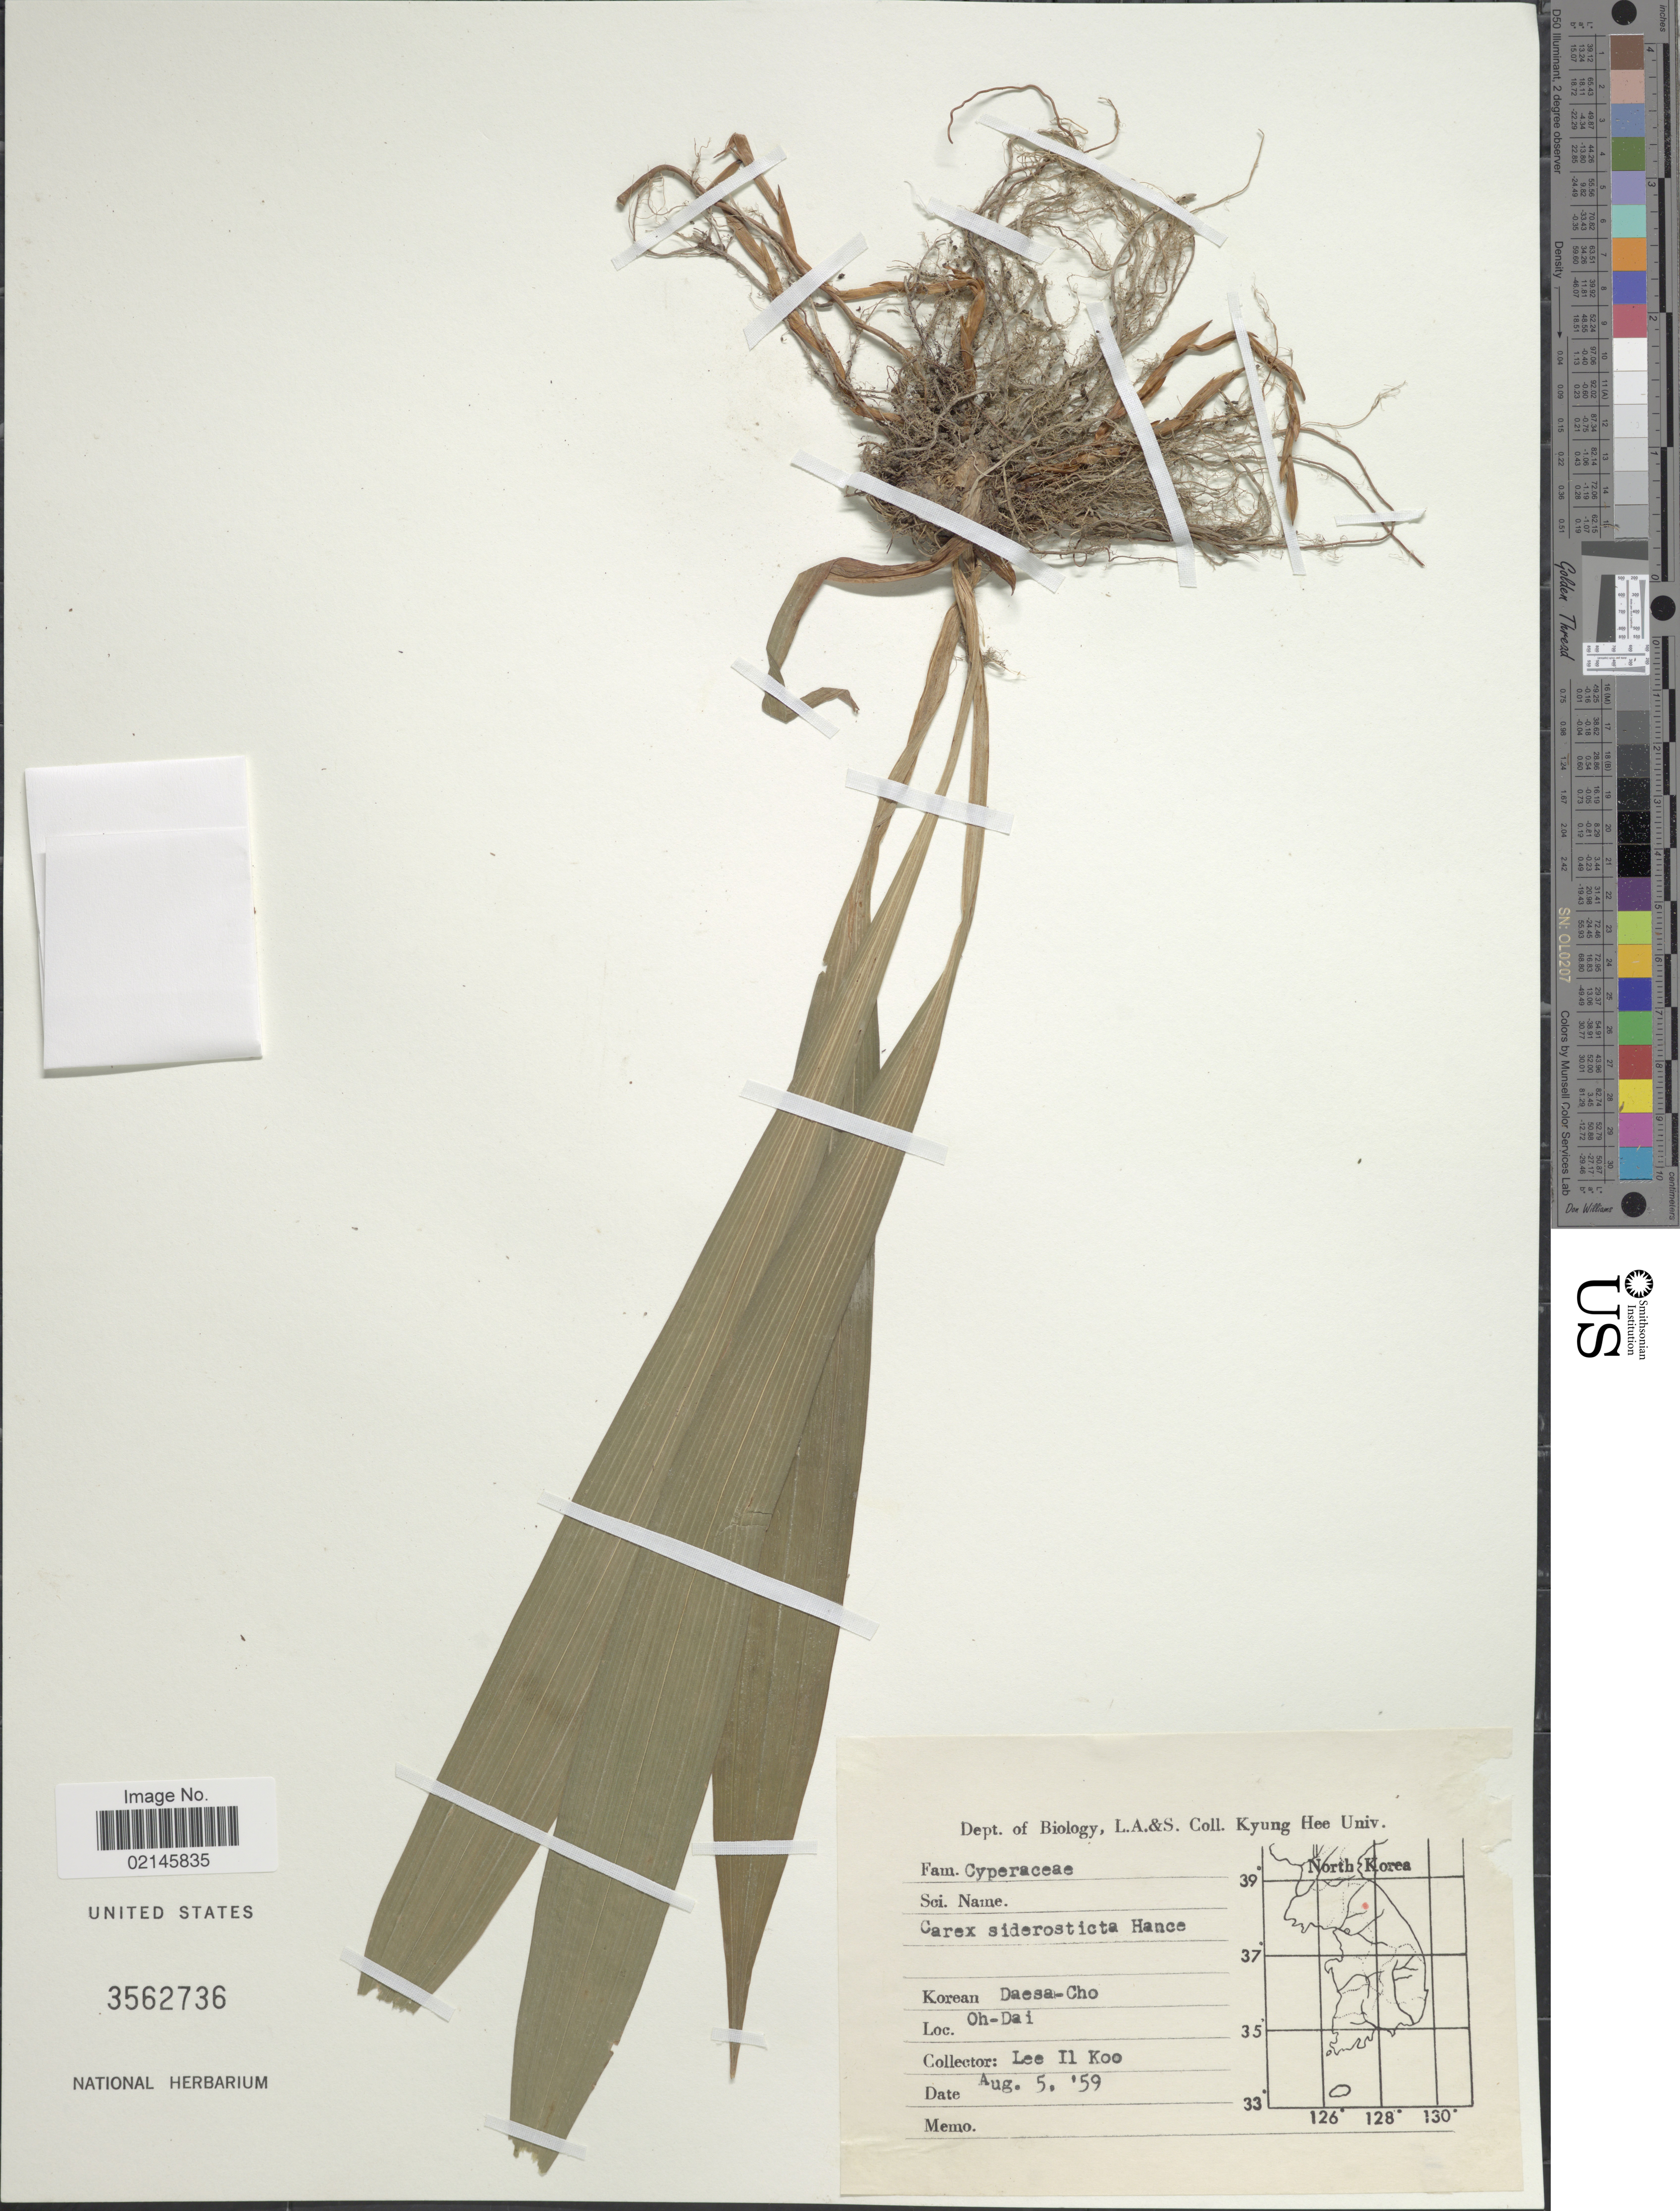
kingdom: Plantae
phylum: Tracheophyta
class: Liliopsida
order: Poales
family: Cyperaceae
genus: Carex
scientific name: Carex siderosticta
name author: Hance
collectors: Il-Ko Lee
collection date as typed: Transcribed d/m/y: 5/8/59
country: South Korea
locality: Oh-Dai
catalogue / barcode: US 3562736